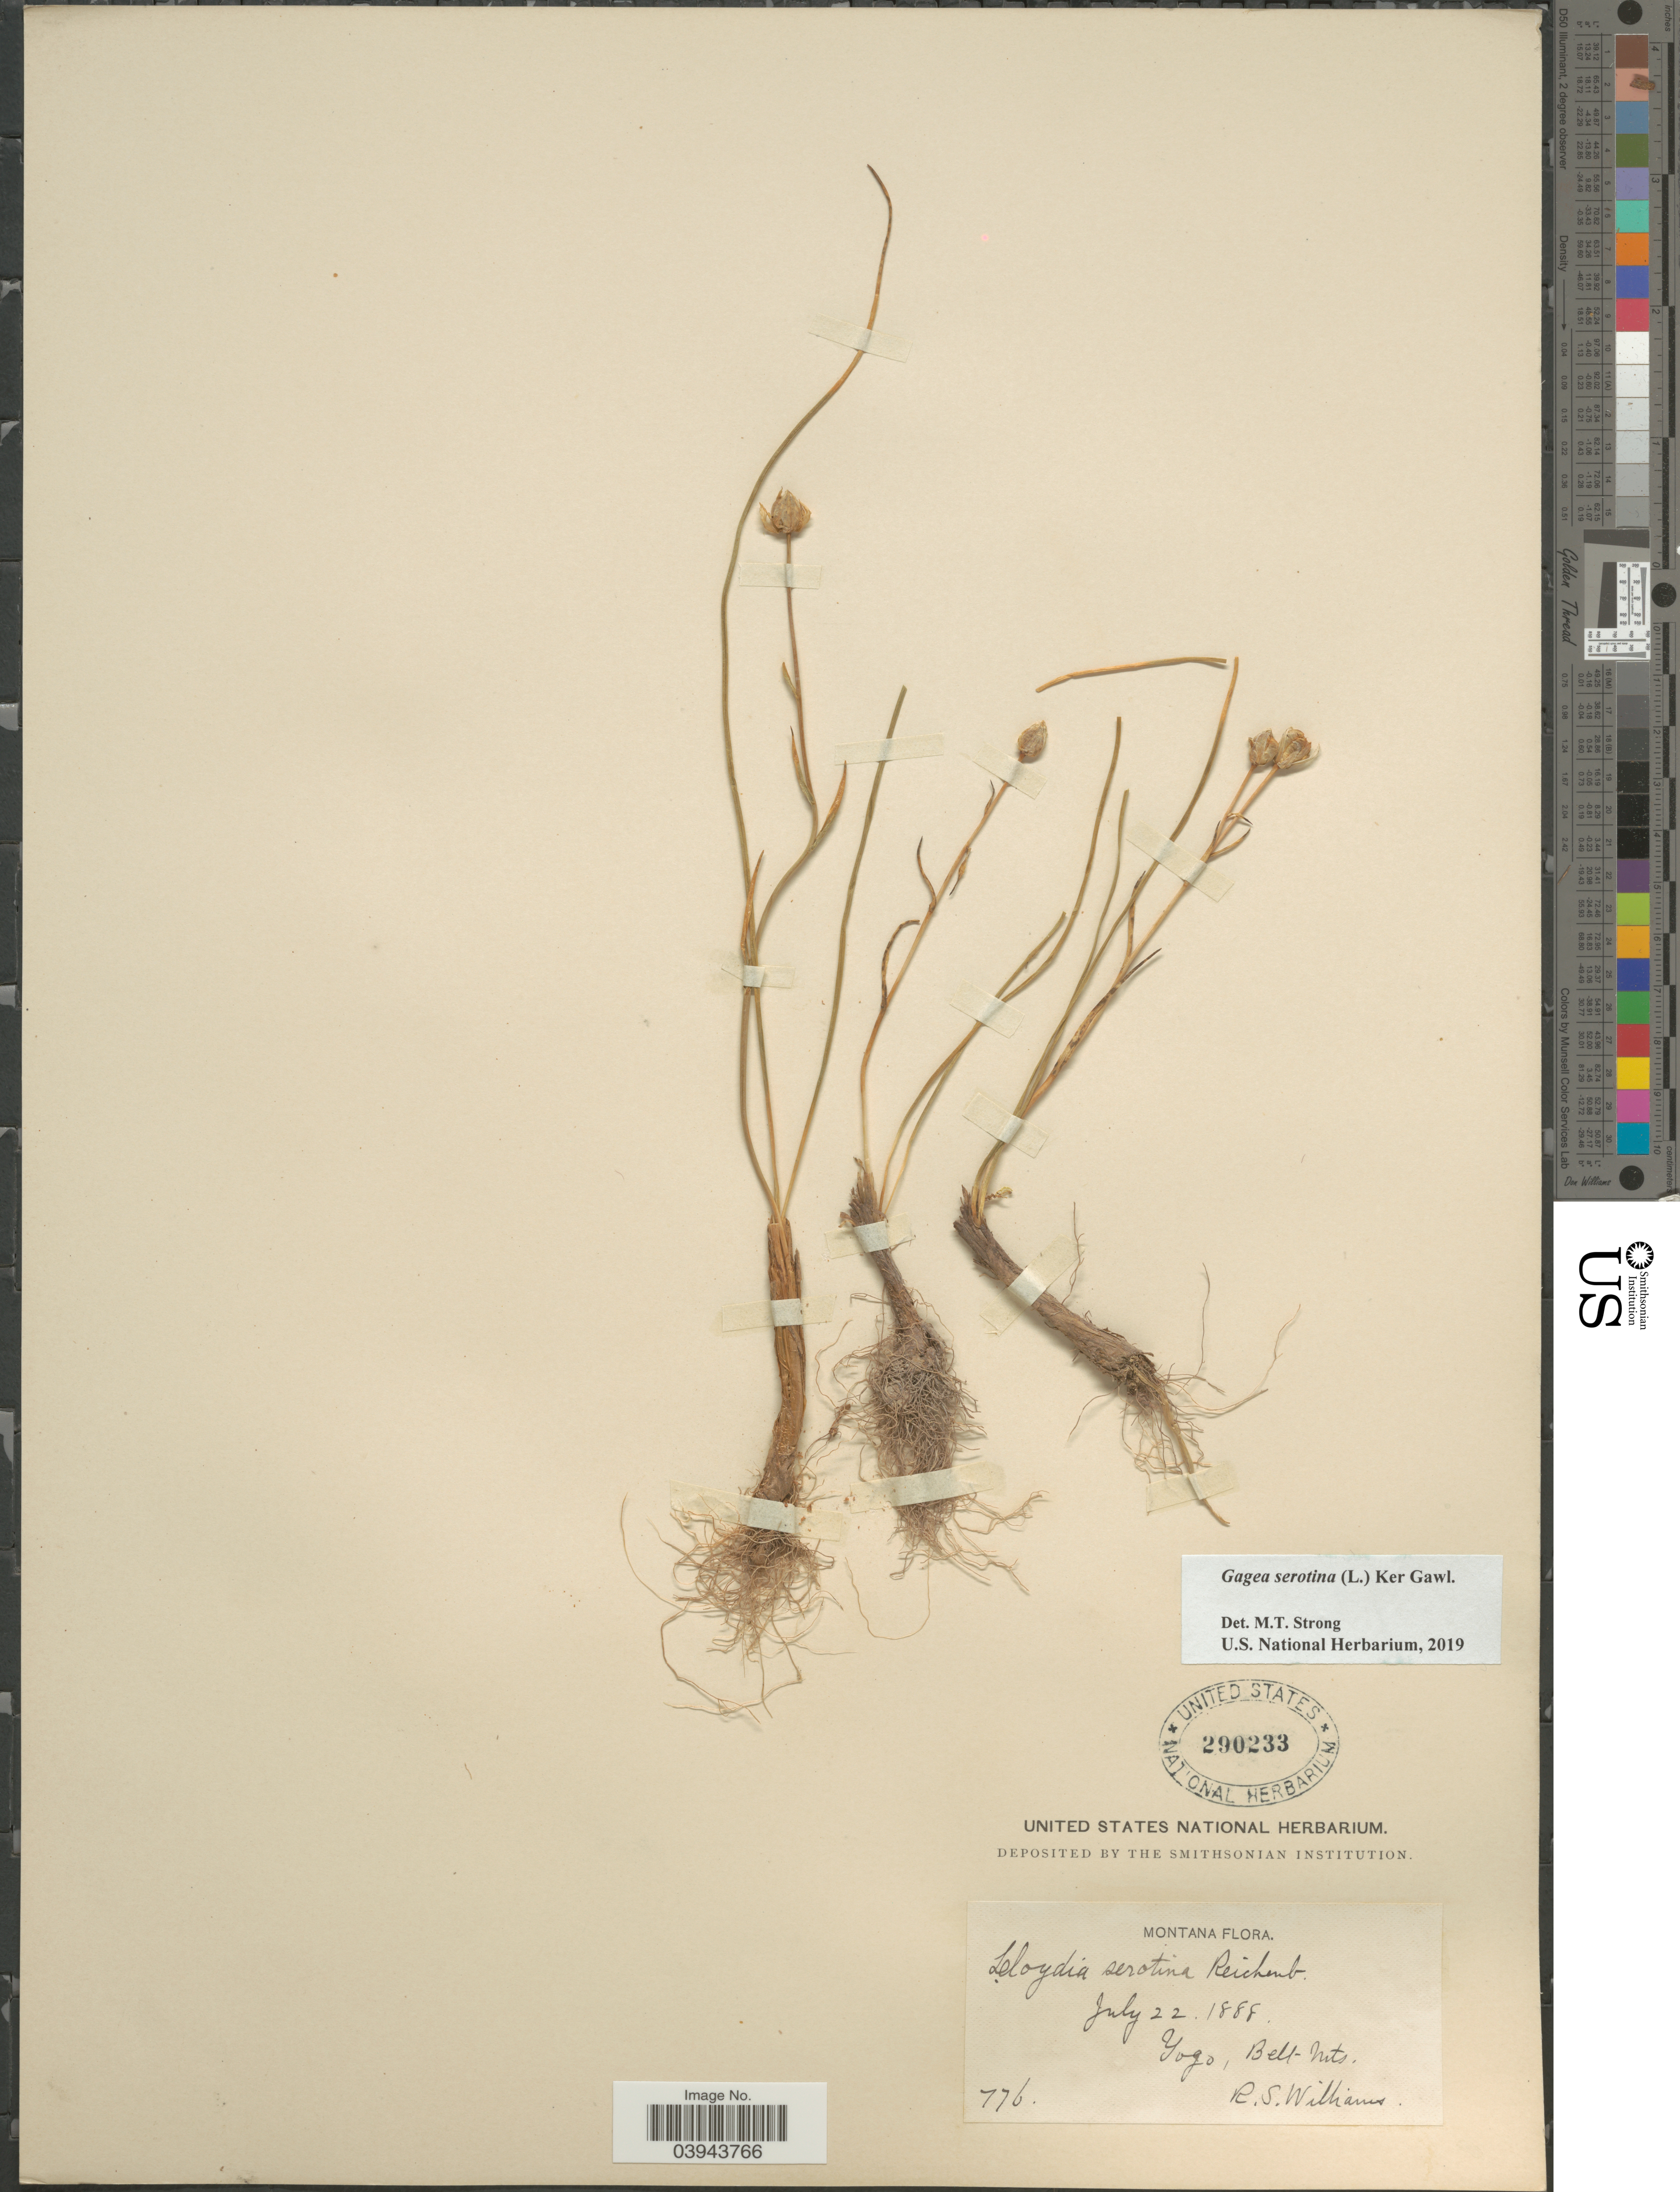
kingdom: Plantae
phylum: Tracheophyta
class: Liliopsida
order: Liliales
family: Liliaceae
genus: Lloydia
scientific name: Lloydia serotina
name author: (L.) Salisb. ex Rchb.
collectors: R. S. Williams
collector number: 776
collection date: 1888-07-22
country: United States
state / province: Montana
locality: Yogo, Belt Mts.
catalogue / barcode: US 290233